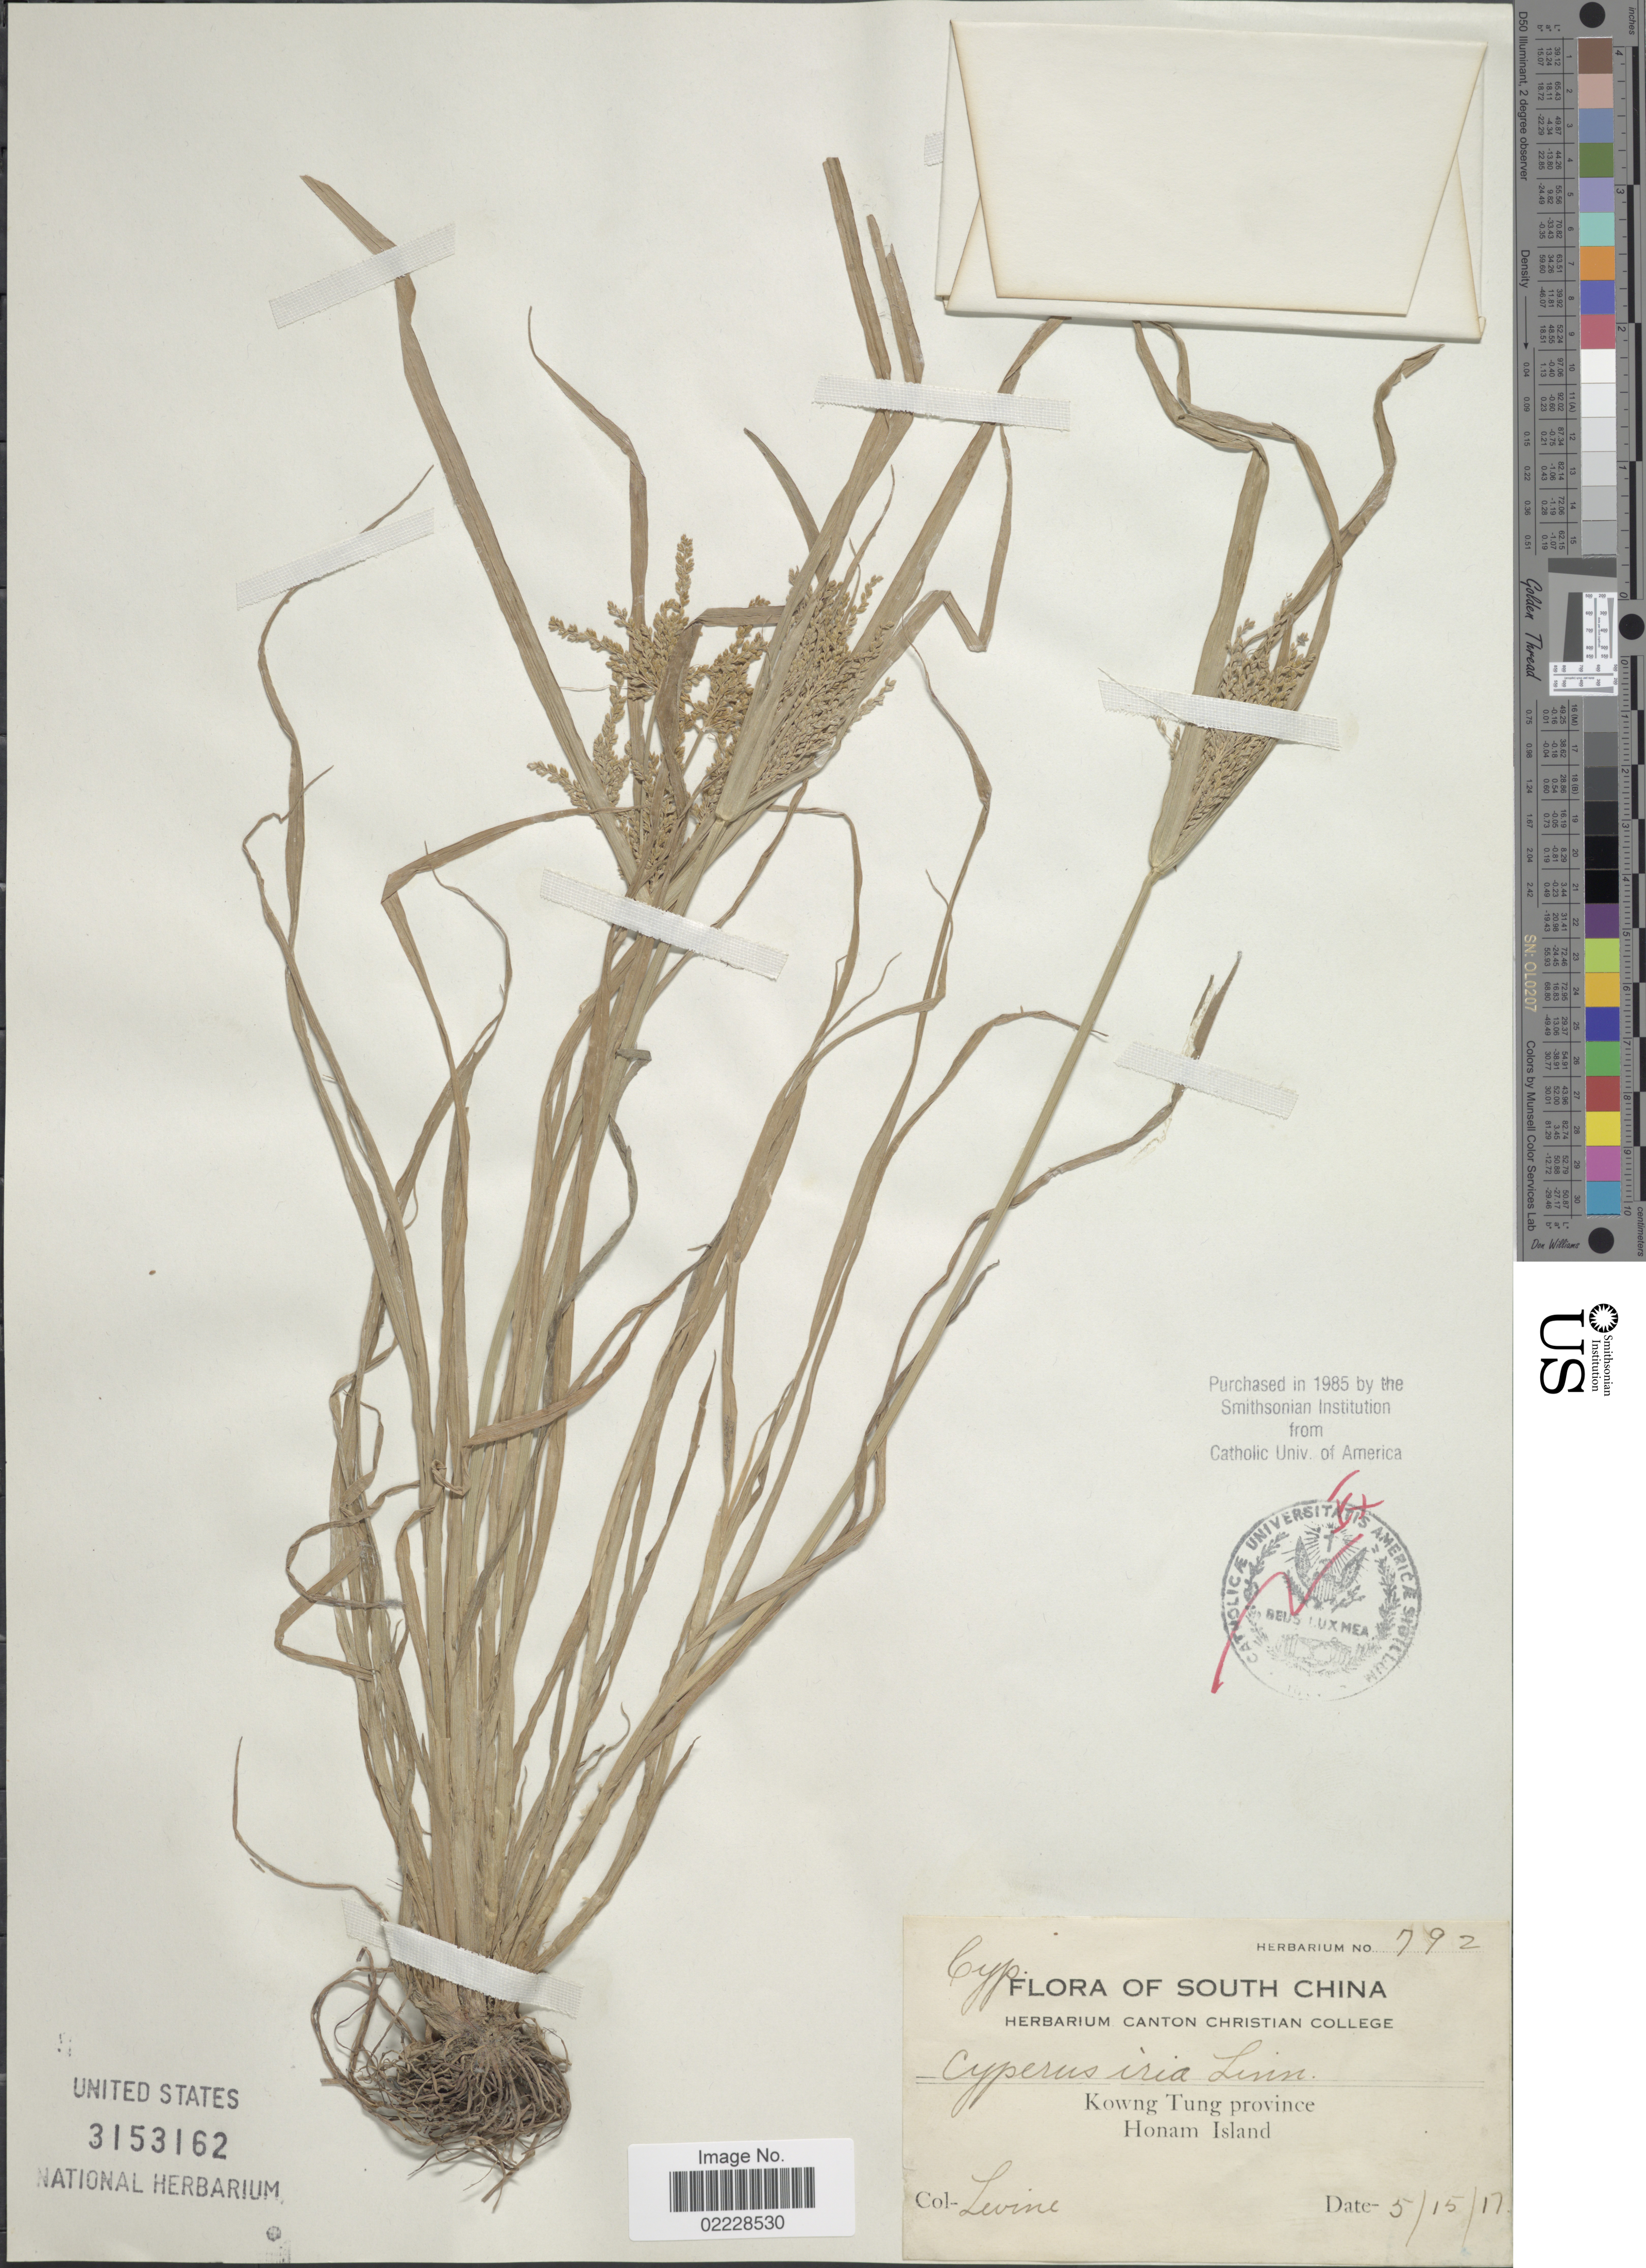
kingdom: Plantae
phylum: Tracheophyta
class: Liliopsida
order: Poales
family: Cyperaceae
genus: Cyperus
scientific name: Cyperus iria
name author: L.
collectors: -. Levine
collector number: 792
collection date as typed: Transcribed d/m/y: 15/5/17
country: China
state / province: Guangdong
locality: Kwong Tung Province, Honam Island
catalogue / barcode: US 3153162